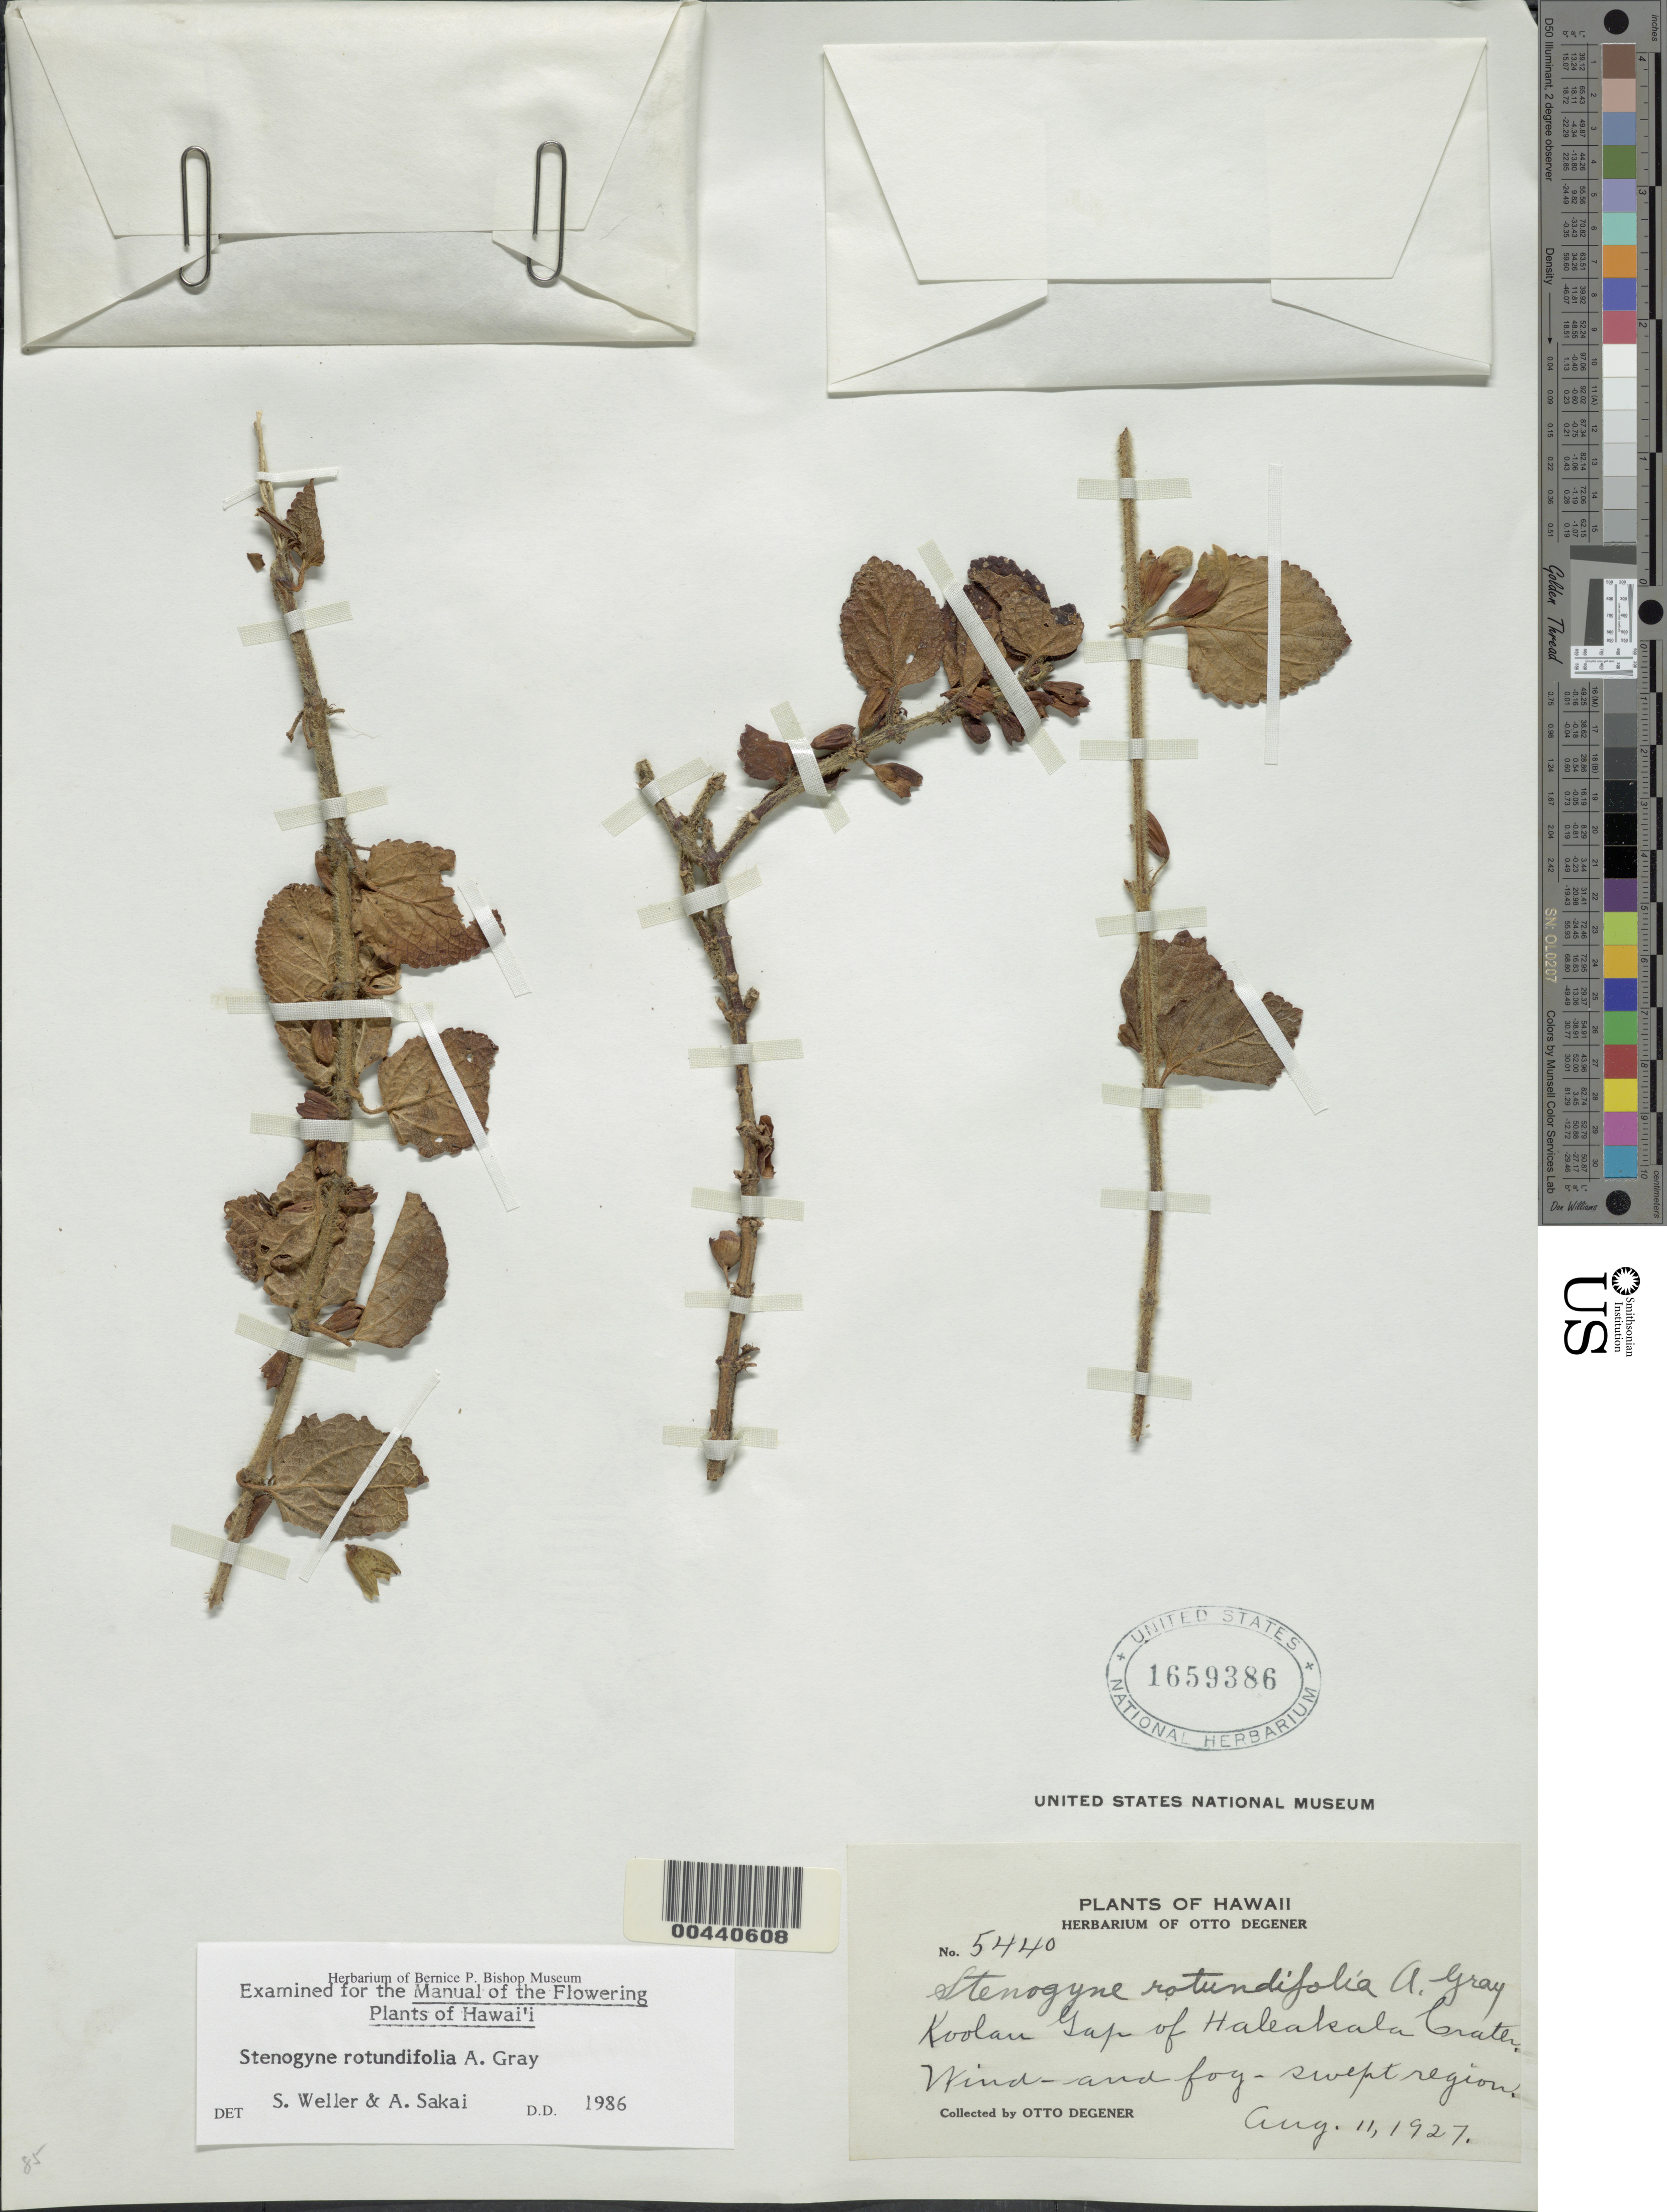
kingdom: Plantae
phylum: Tracheophyta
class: Magnoliopsida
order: Lamiales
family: Lamiaceae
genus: Stenogyne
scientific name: Stenogyne rotundifolia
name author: A. Gray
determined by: Weller, Stephen G., (UNITED STATES)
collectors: O. Degener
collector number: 5440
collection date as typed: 11 Aug 1927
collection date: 1927-08-11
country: United States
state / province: Hawaii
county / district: Honolulu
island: Oahu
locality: Koolau Gap of Haleakala Crater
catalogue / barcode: US 1659386